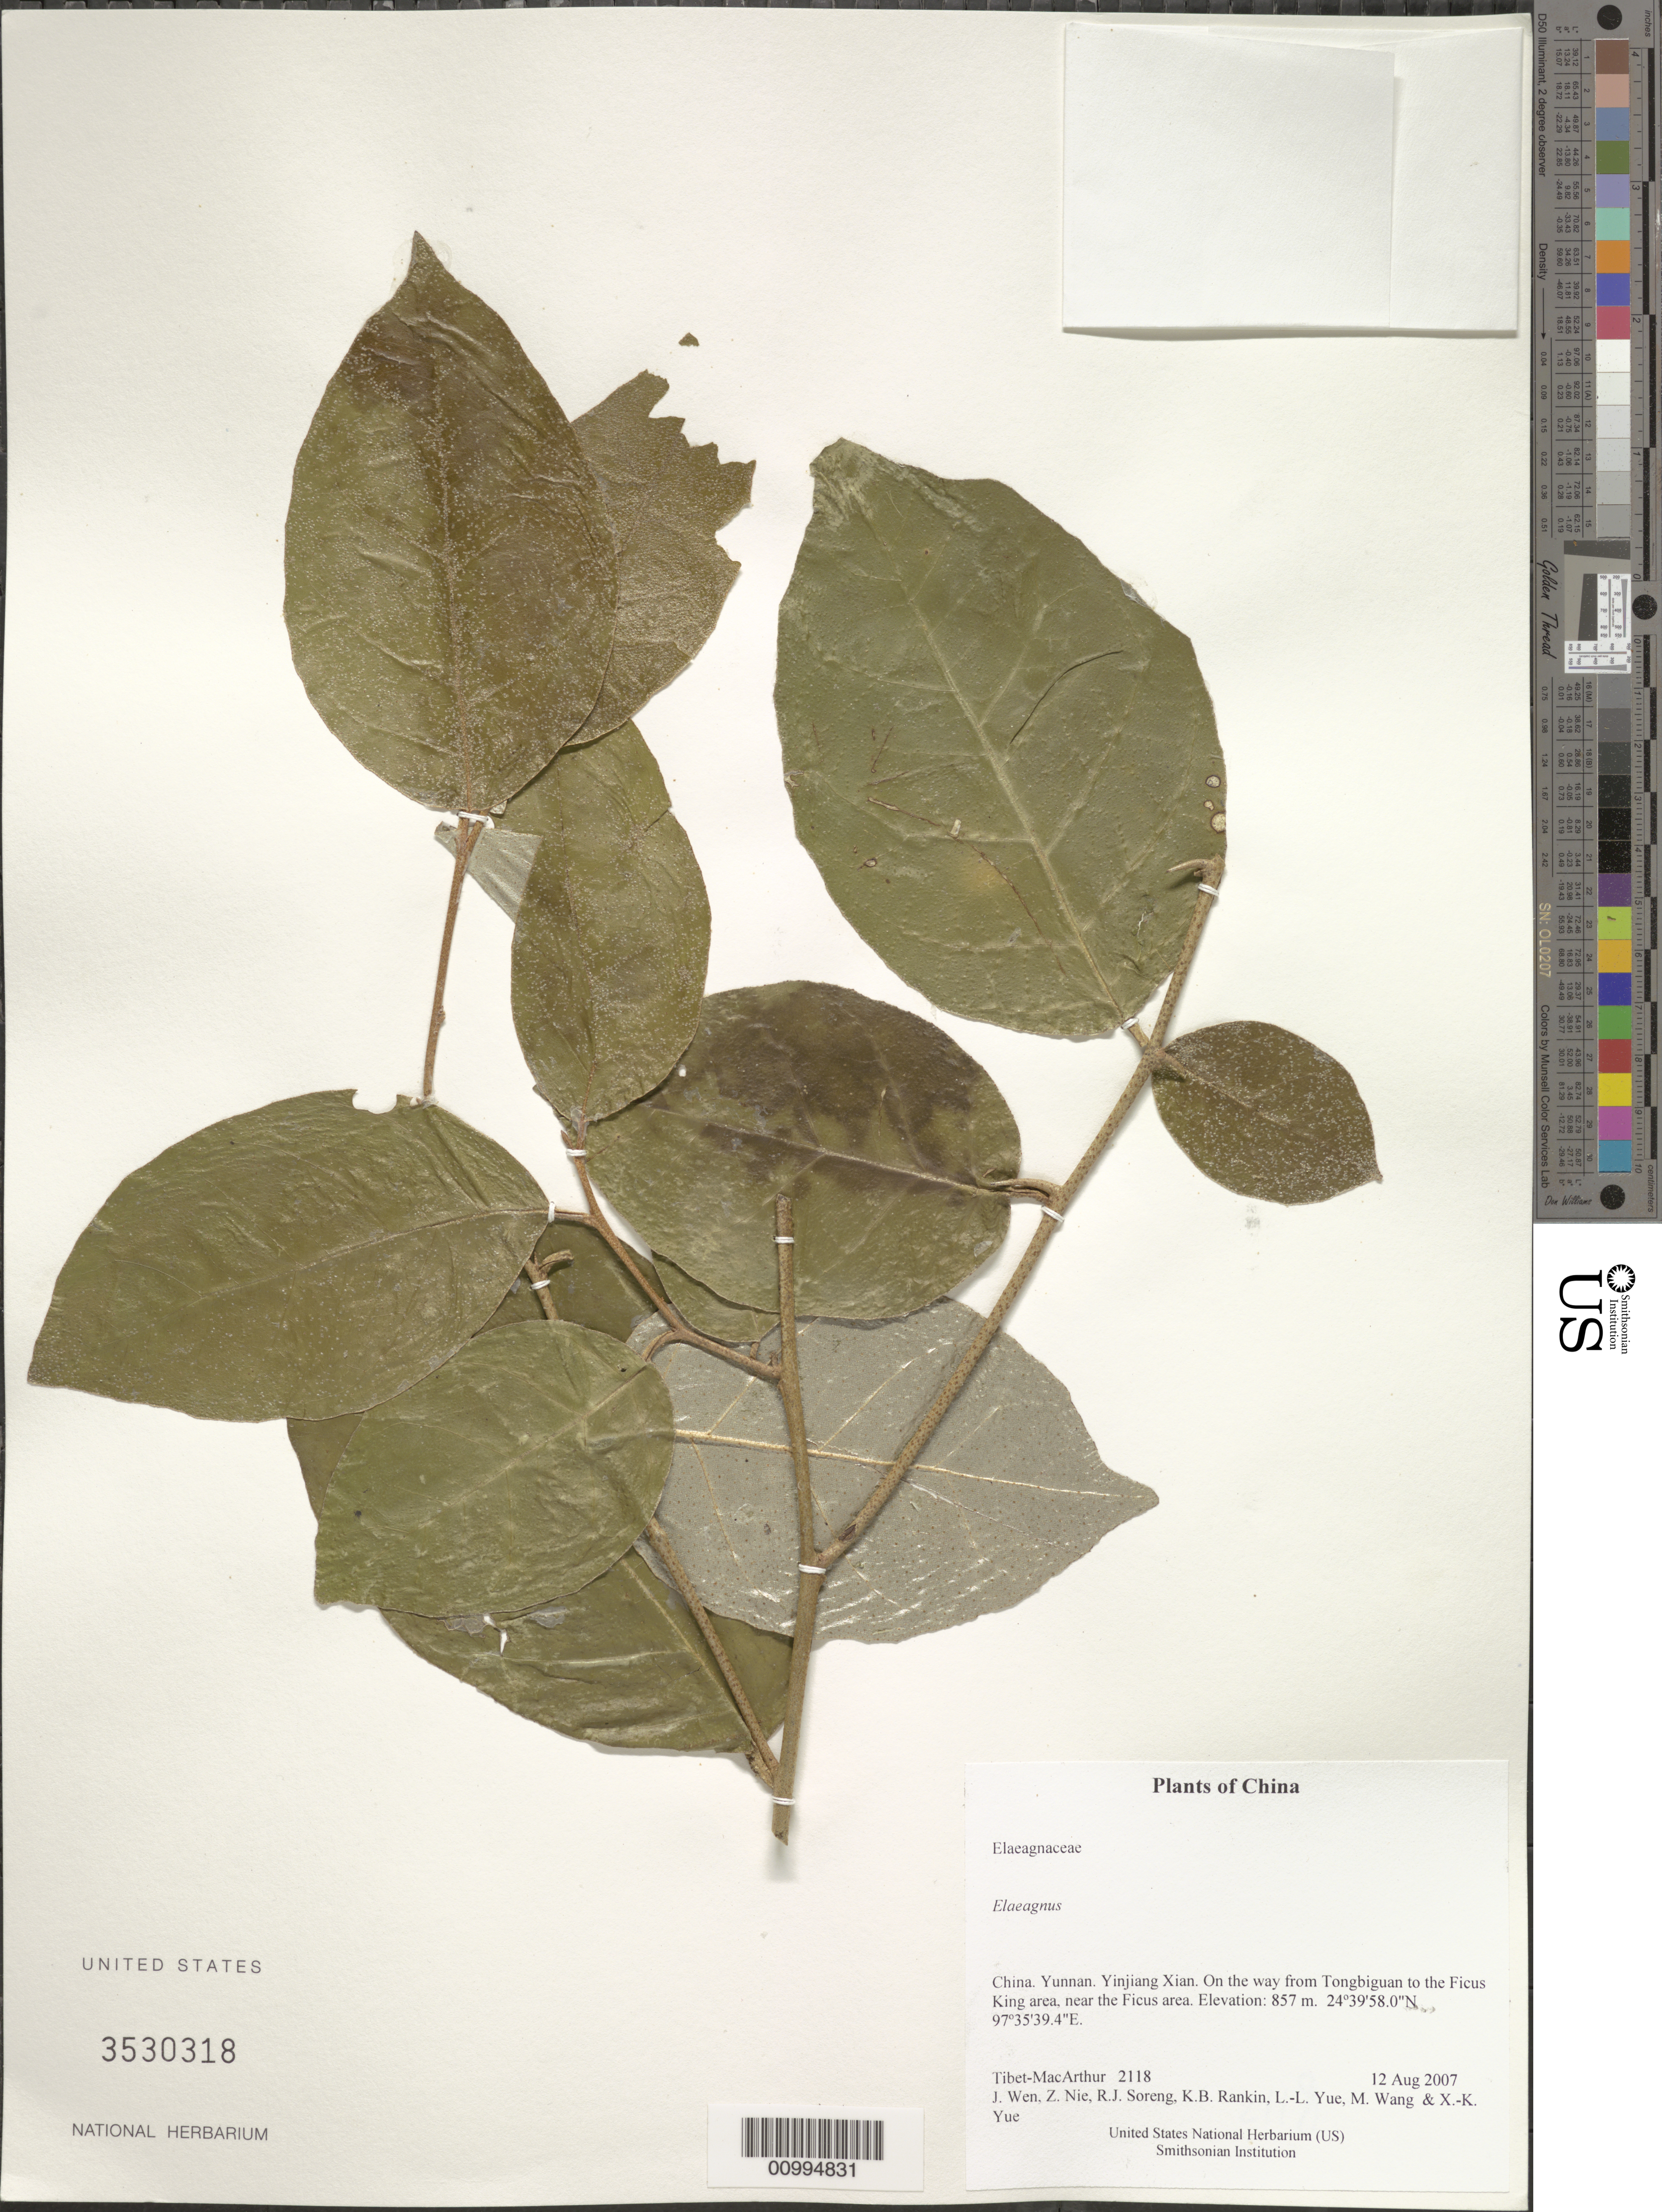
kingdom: Plantae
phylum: Tracheophyta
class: Magnoliopsida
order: Rosales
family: Elaeagnaceae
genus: Elaeagnus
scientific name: Elaeagnus sp.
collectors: Tibet-MacArthur, J. Wen, Z. Nie, R. J. Soreng, K. Rankin, L. Yue, M. Wang & X. Yue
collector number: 2118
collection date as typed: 12 Aug 2007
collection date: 2007-08-12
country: China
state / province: Yunnan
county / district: Yinjiang Xian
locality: On the way from Tongbiguan to the Ficus King area, near the Ficus area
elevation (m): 857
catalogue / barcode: US 3530318